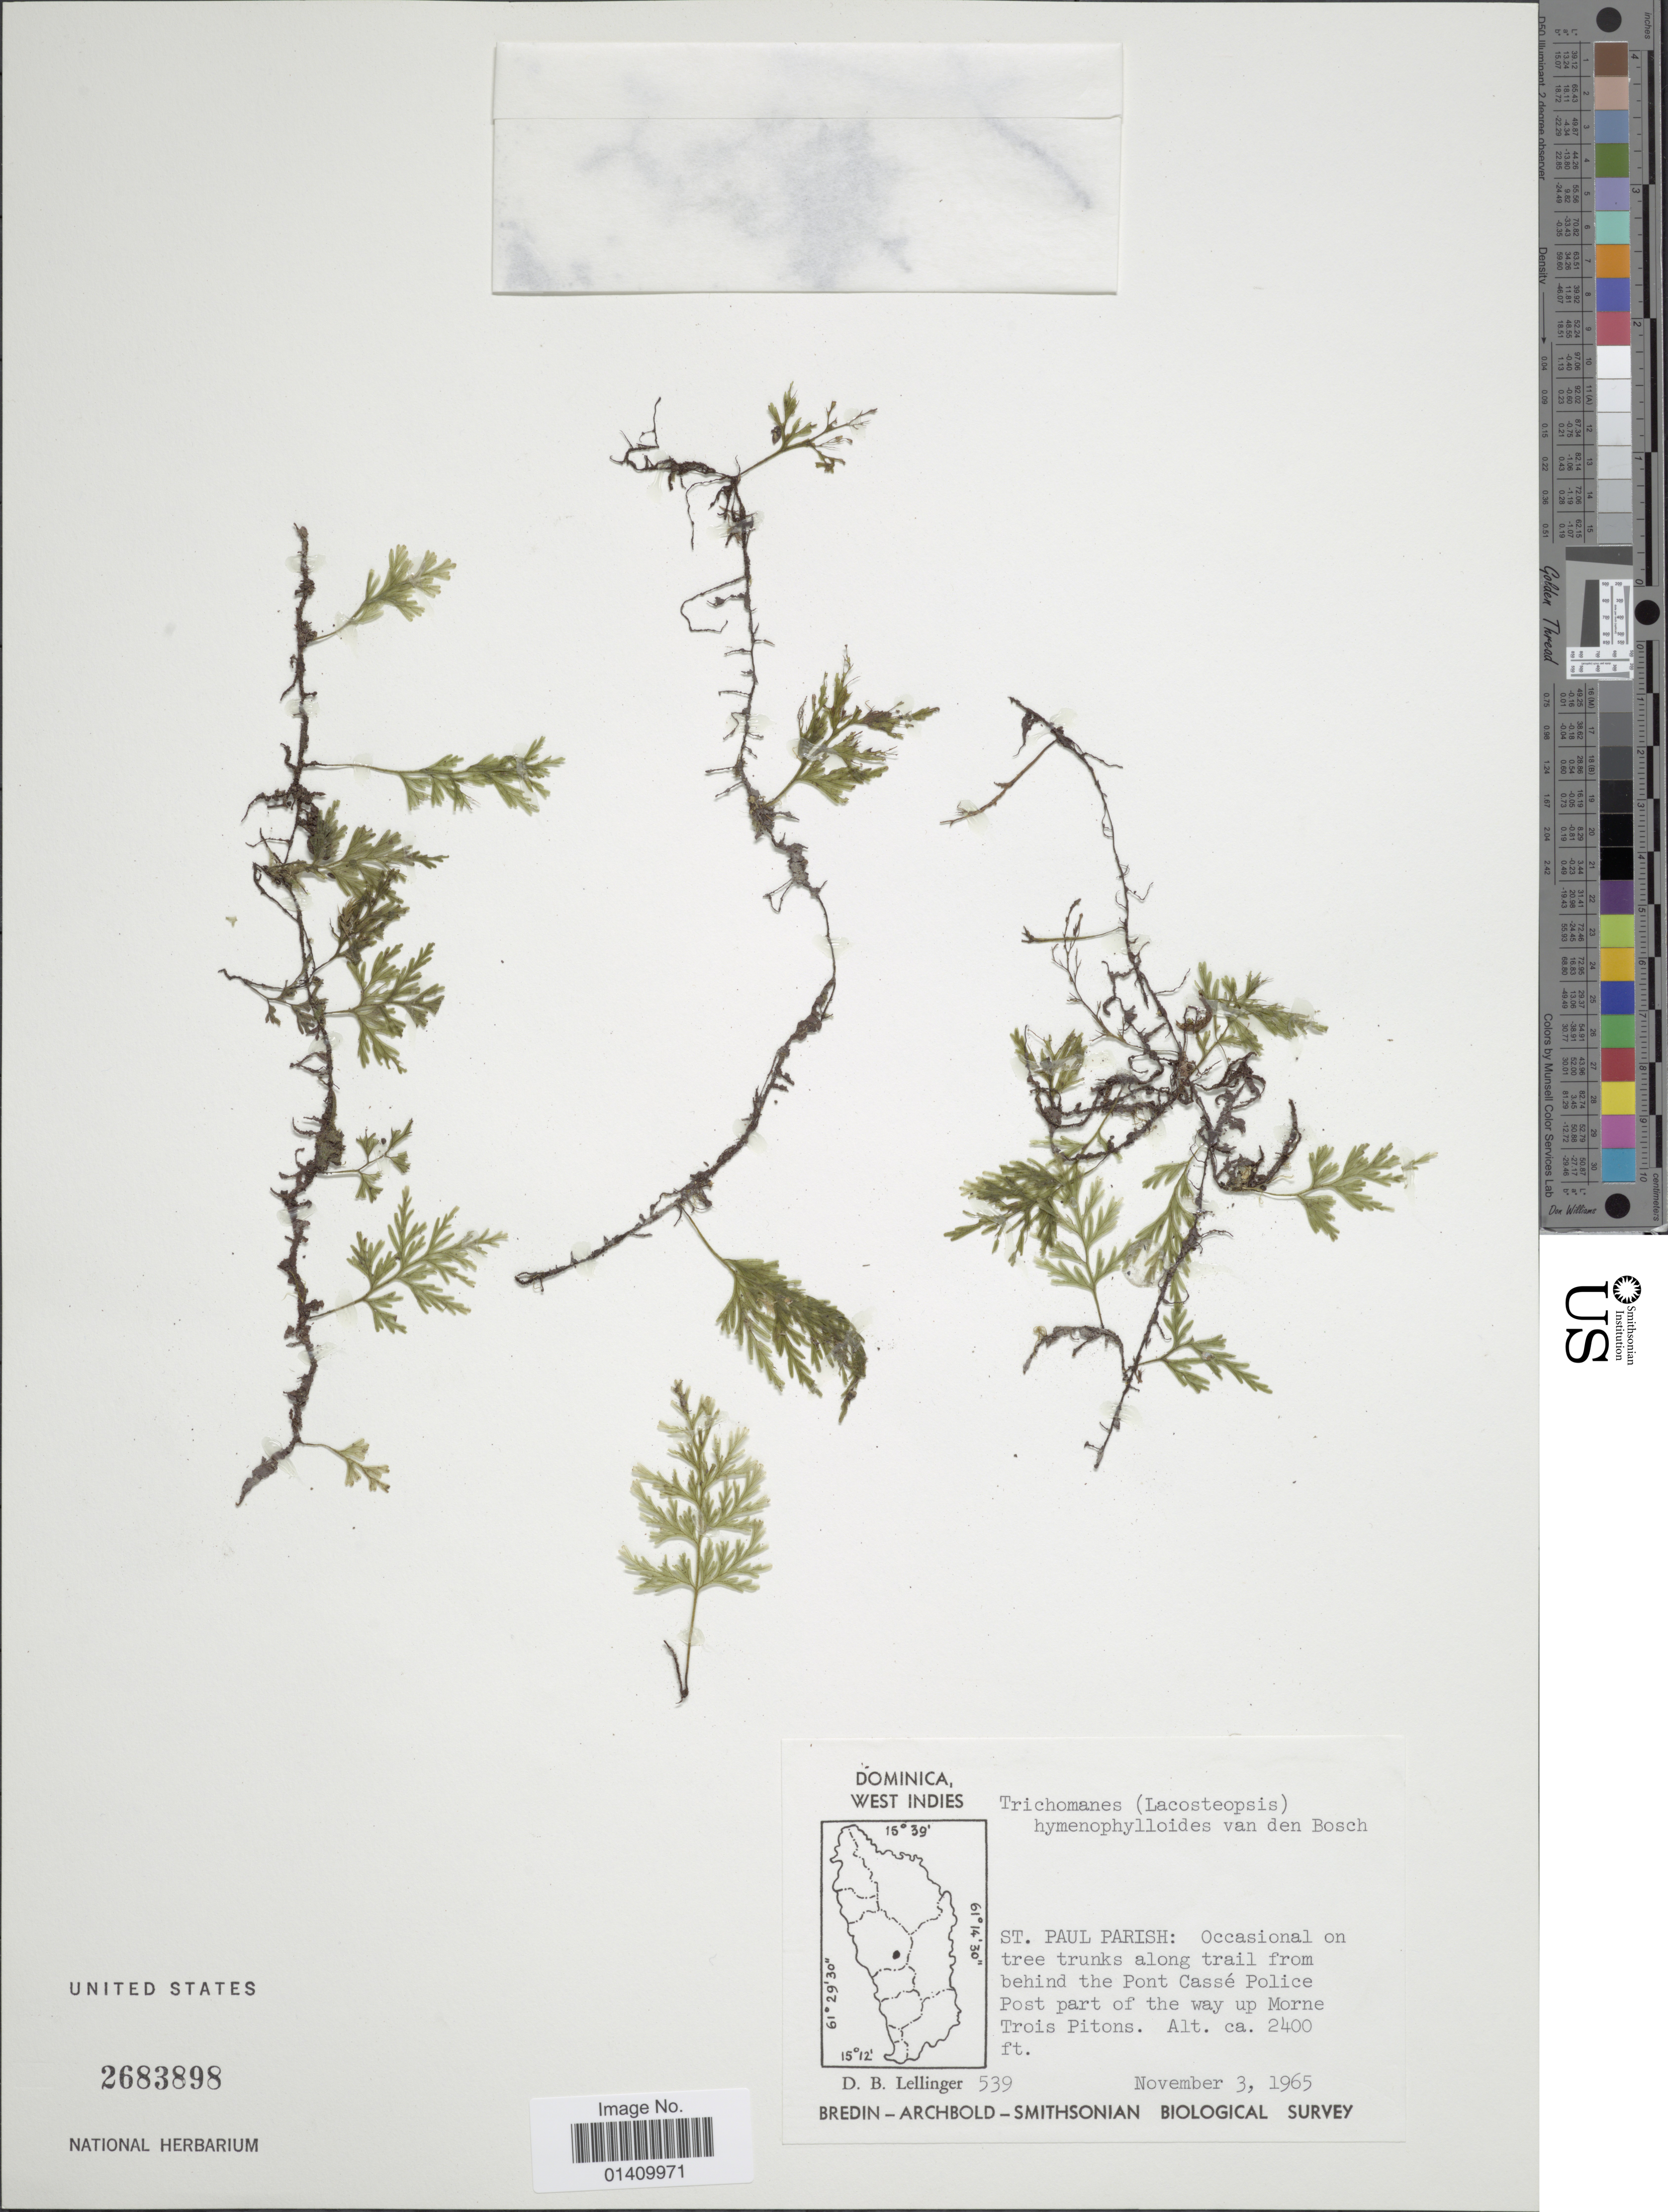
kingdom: Plantae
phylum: Tracheophyta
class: Polypodiopsida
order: Hymenophyllales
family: Hymenophyllaceae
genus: Polyphlebium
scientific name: Polyphlebium hymenophylloides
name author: (Bosch) Ebihara & Dubuisson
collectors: D. B. Lellinger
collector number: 539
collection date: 1965-11-03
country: Dominica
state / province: St. Paul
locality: West Indies St. Paul Parish: along trail from behind the Pont Casse Police Post part of the way up Morne Trois Pitons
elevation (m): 732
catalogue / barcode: US 2683898